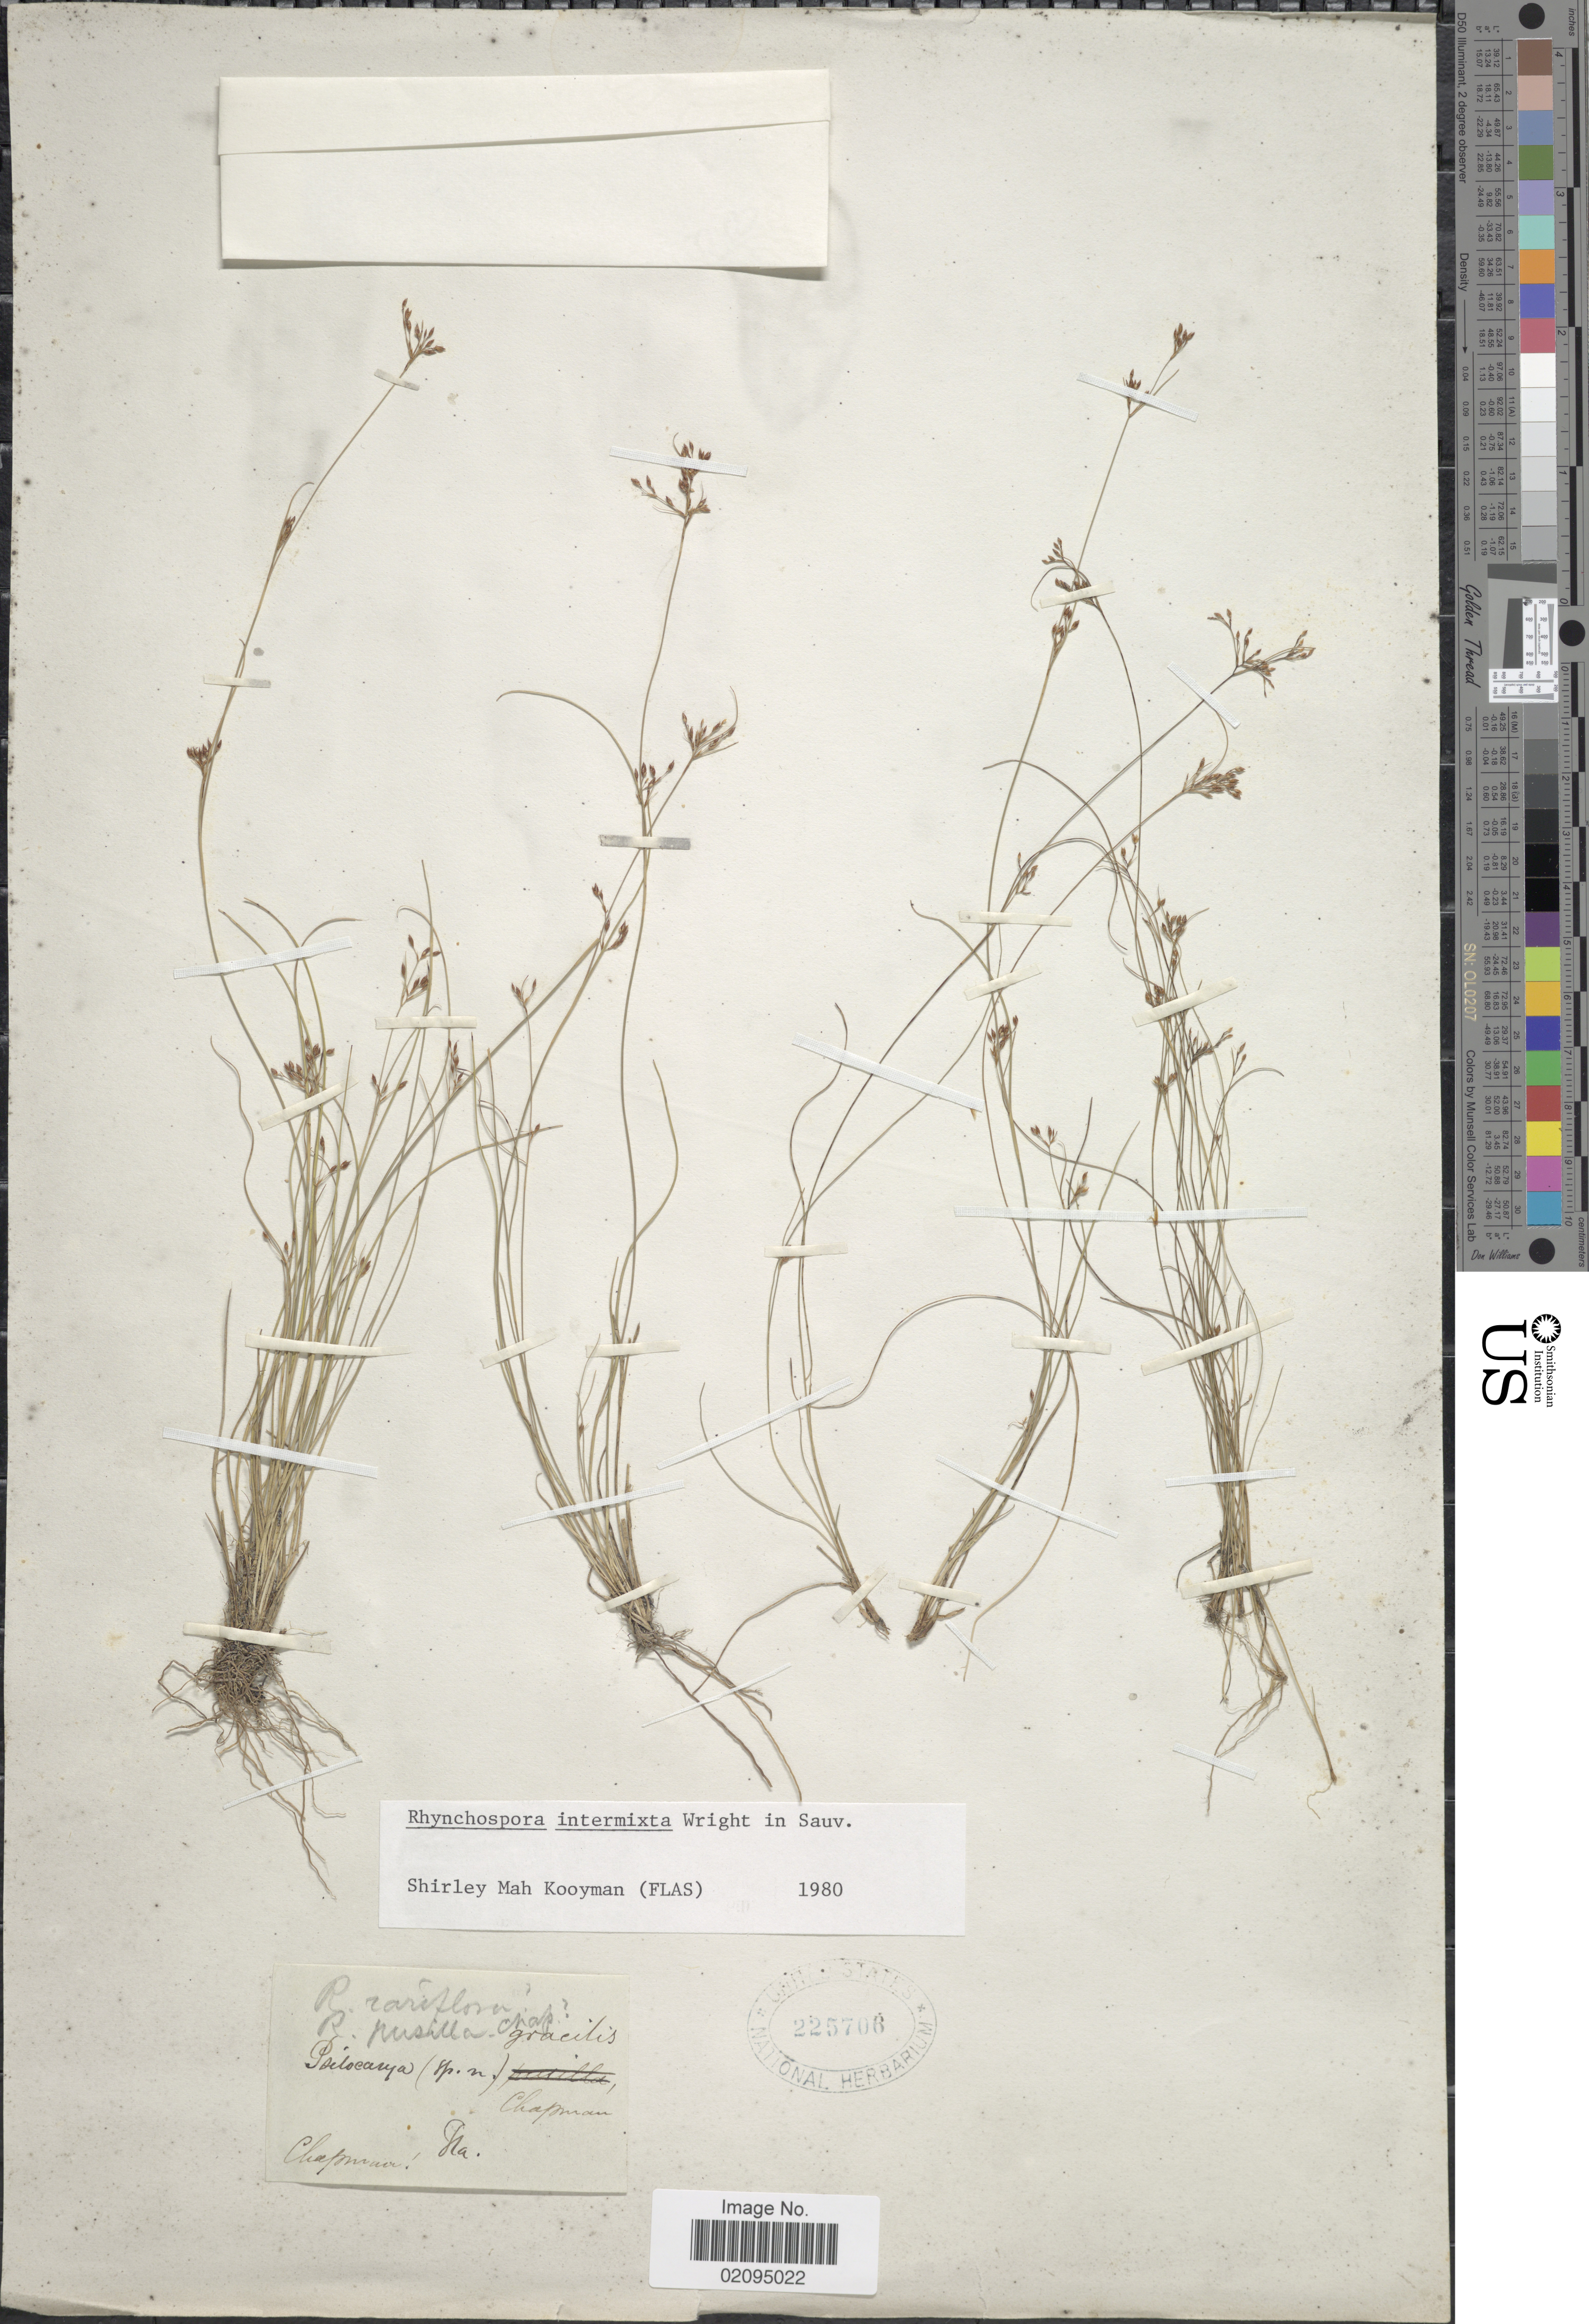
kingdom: Plantae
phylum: Tracheophyta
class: Liliopsida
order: Poales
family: Cyperaceae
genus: Rhynchospora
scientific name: Rhynchospora intermixta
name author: C. Wright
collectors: A. Chapman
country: United States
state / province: Florida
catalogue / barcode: US 225706